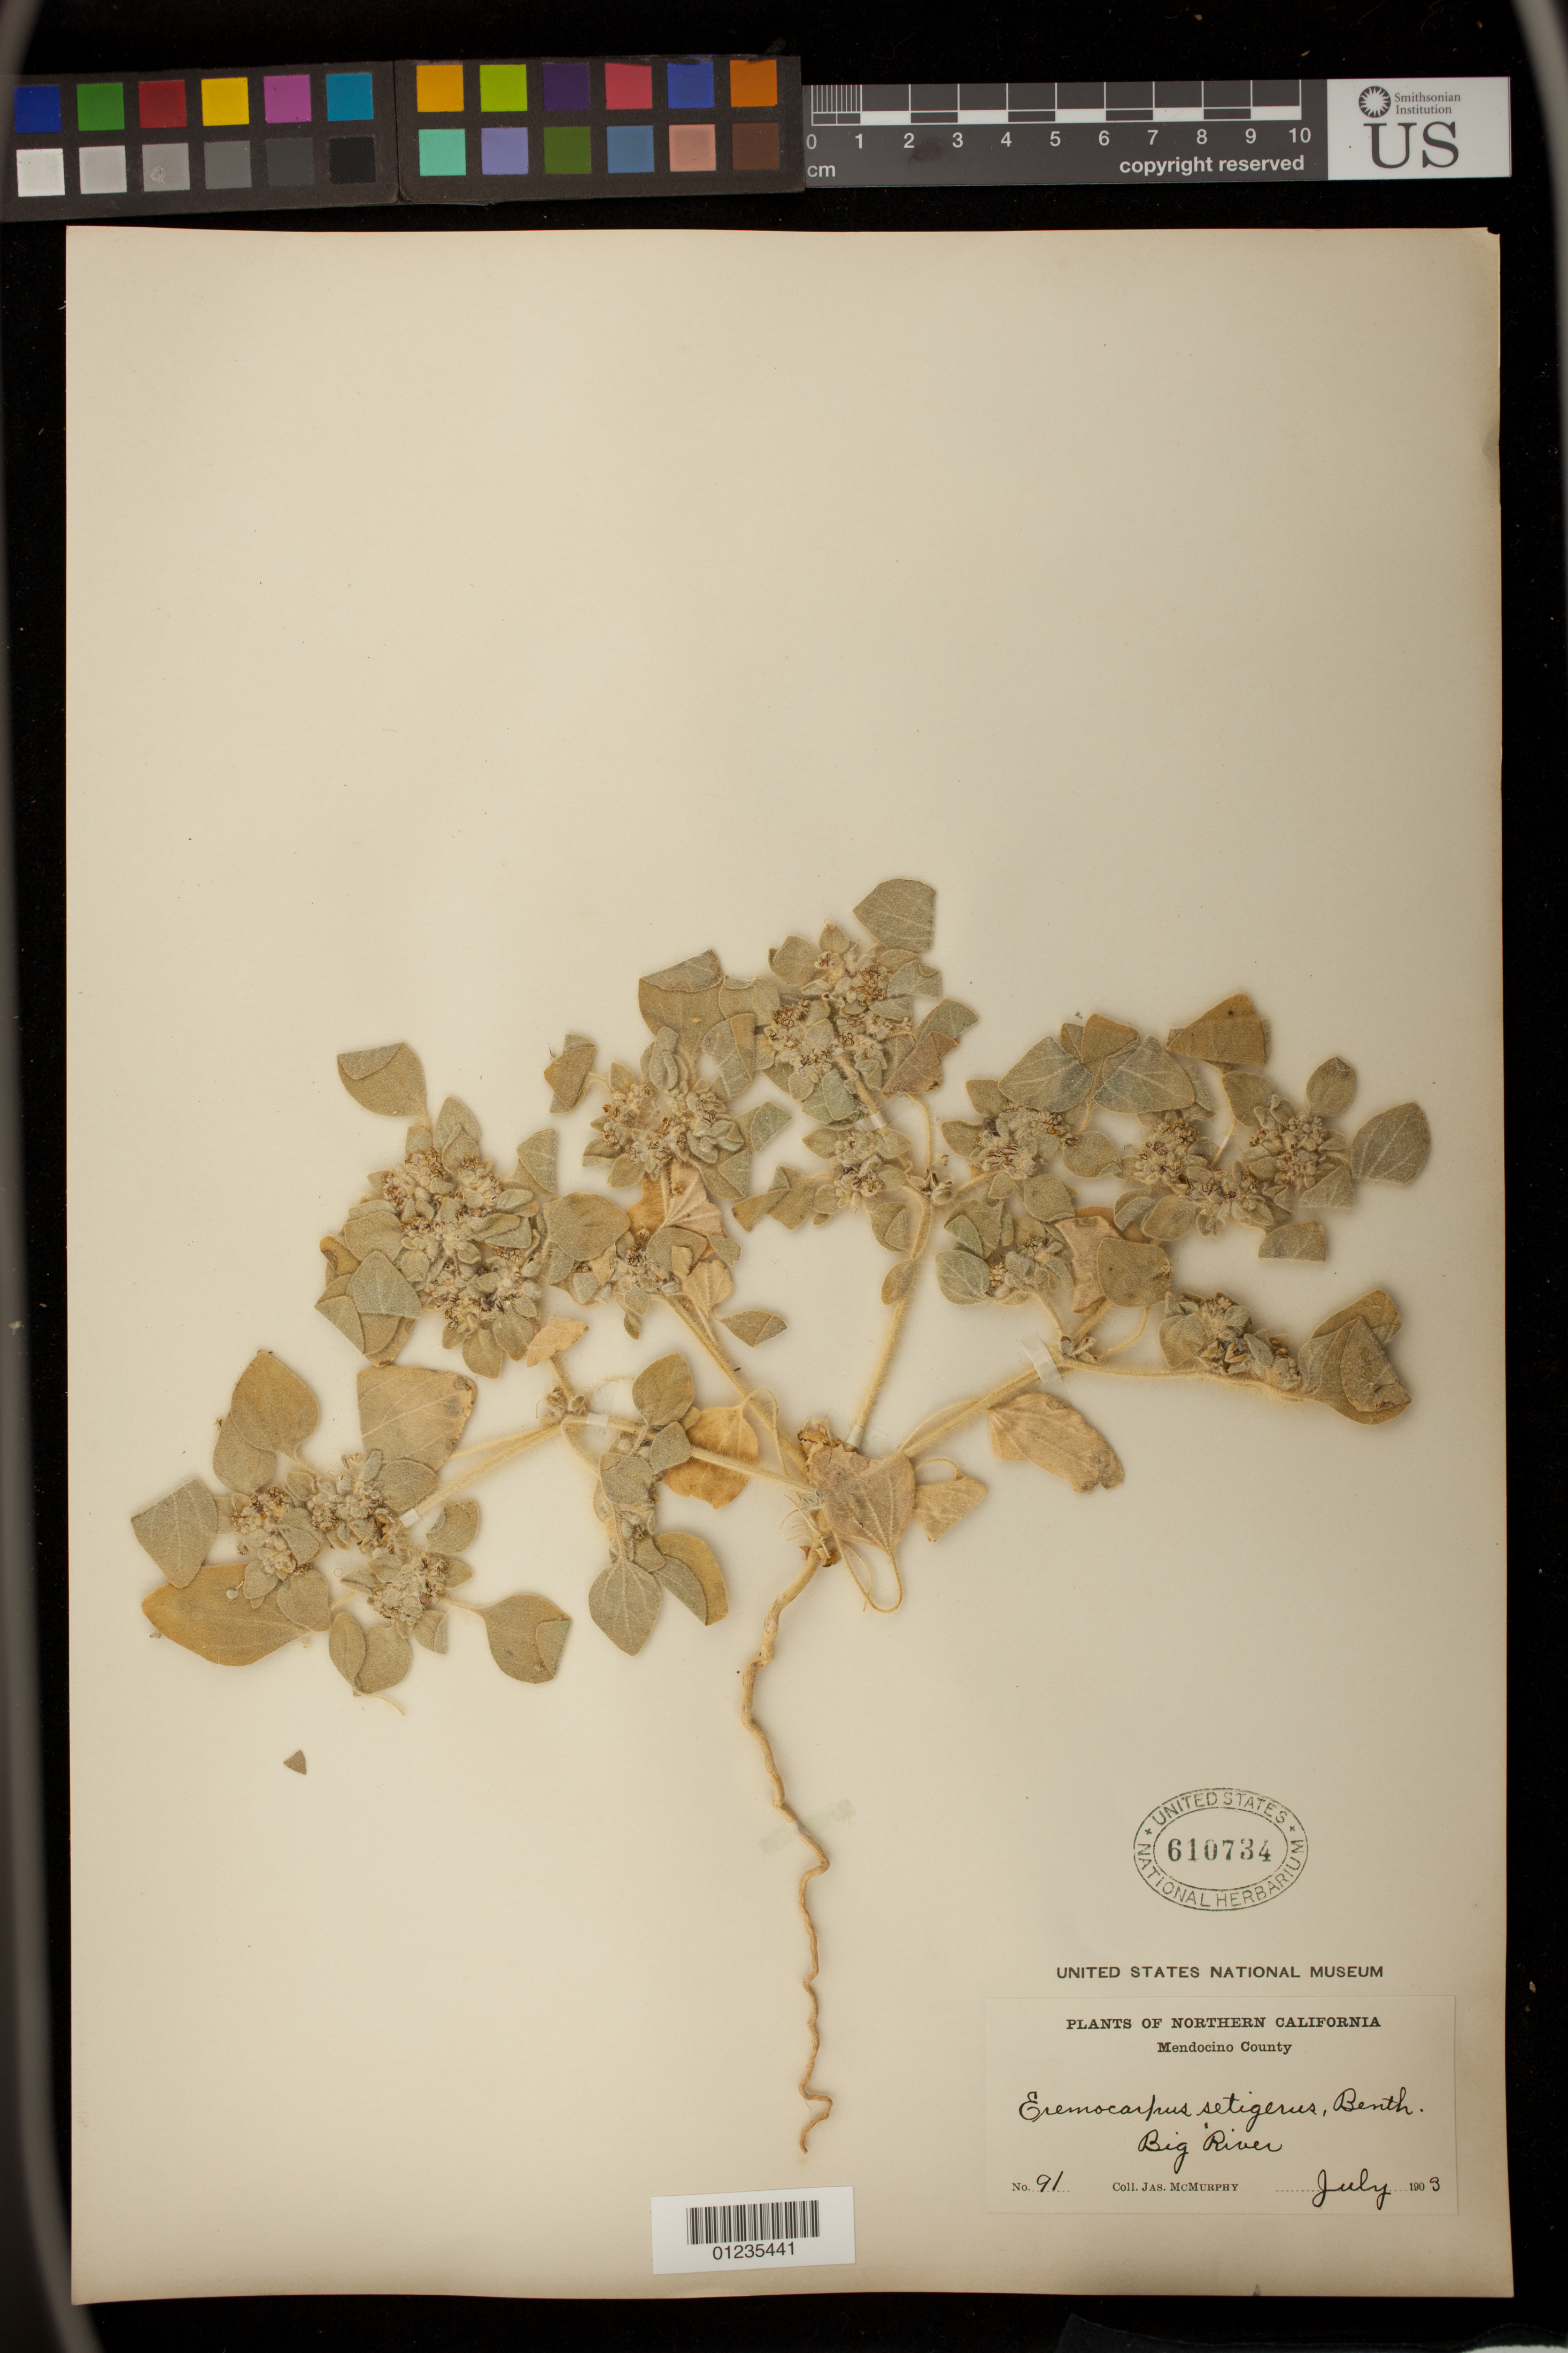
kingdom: Plantae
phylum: Tracheophyta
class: Magnoliopsida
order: Malpighiales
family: Euphorbiaceae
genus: Eremocarpus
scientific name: Eremocarpus setigerus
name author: (Hook.) Benth.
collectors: J. McMurphy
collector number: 91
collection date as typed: Jul 1903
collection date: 1903-07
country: United States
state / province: California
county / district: Mendocino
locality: Big river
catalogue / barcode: US 610734